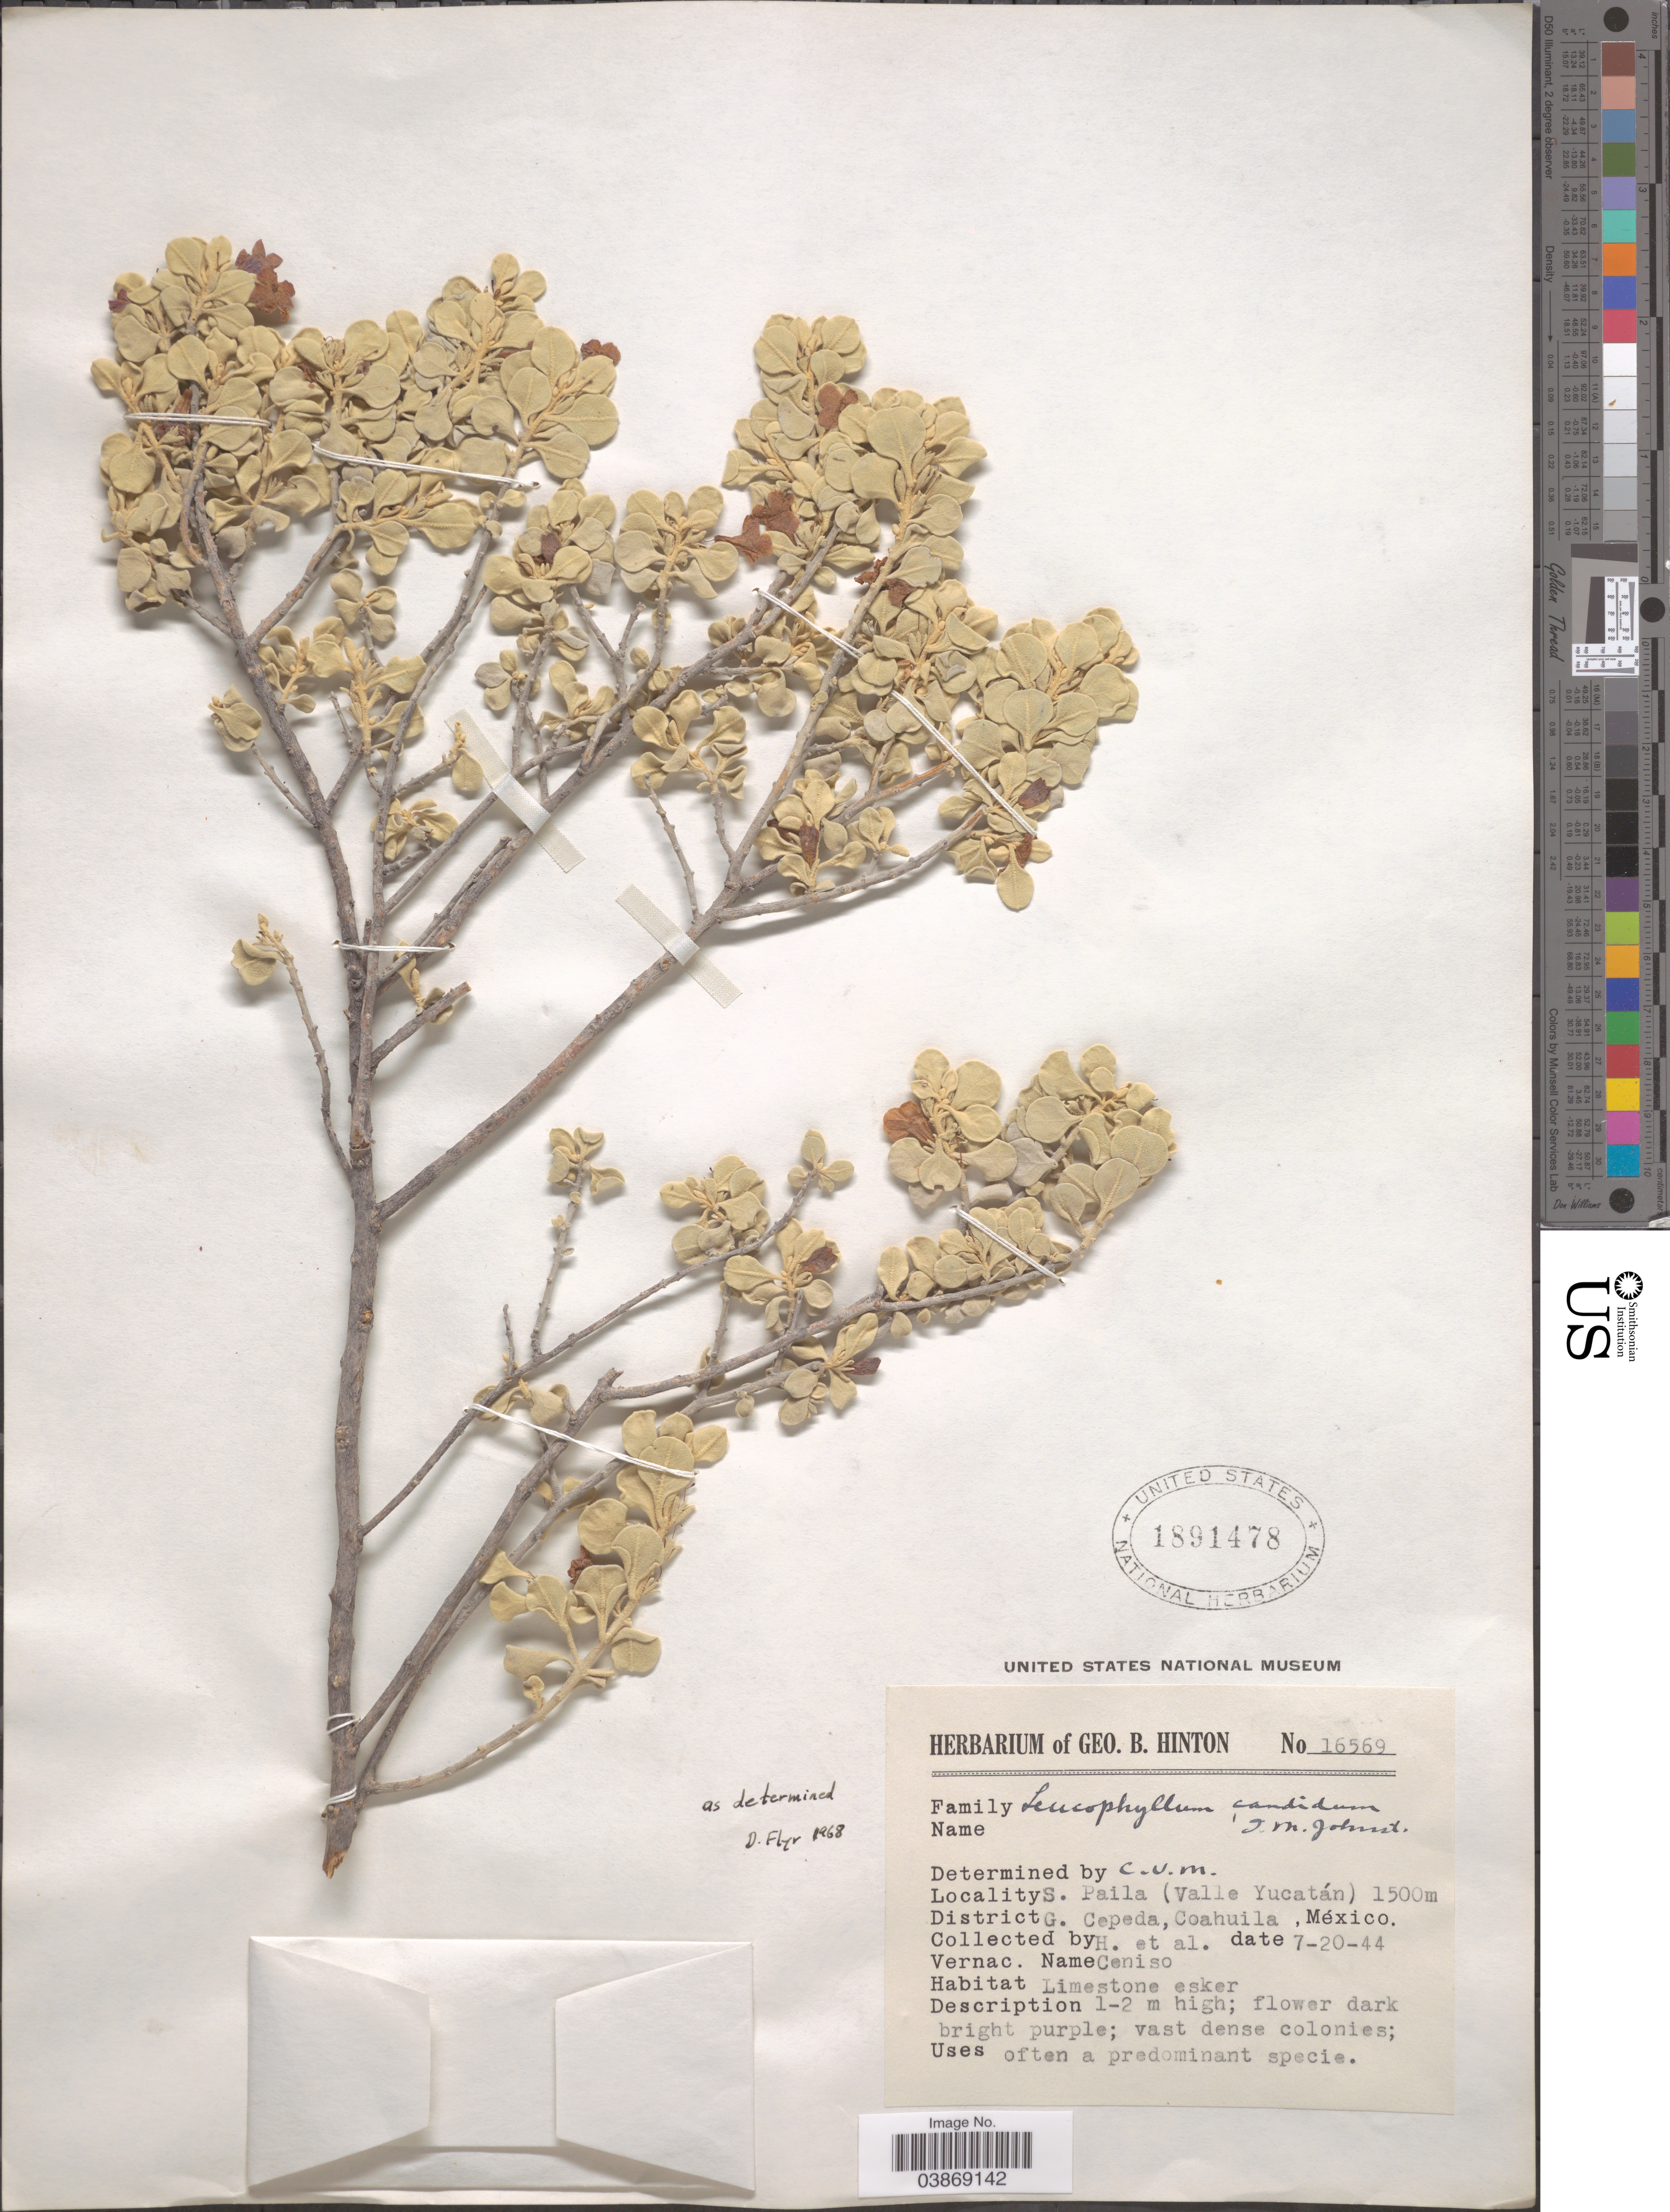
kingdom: Plantae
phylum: Tracheophyta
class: Magnoliopsida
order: Lamiales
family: Scrophulariaceae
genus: Leucophyllum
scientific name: Leucophyllum candidum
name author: I.M. Johnst.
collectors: G. B. Hinton & et al.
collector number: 16569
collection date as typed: Transcribed d/m/y: 20/7/44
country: Mexico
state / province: Coahuila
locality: S. Paila (Valle Yucatán). District G. Cepeda.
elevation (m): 1500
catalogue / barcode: US 1891478